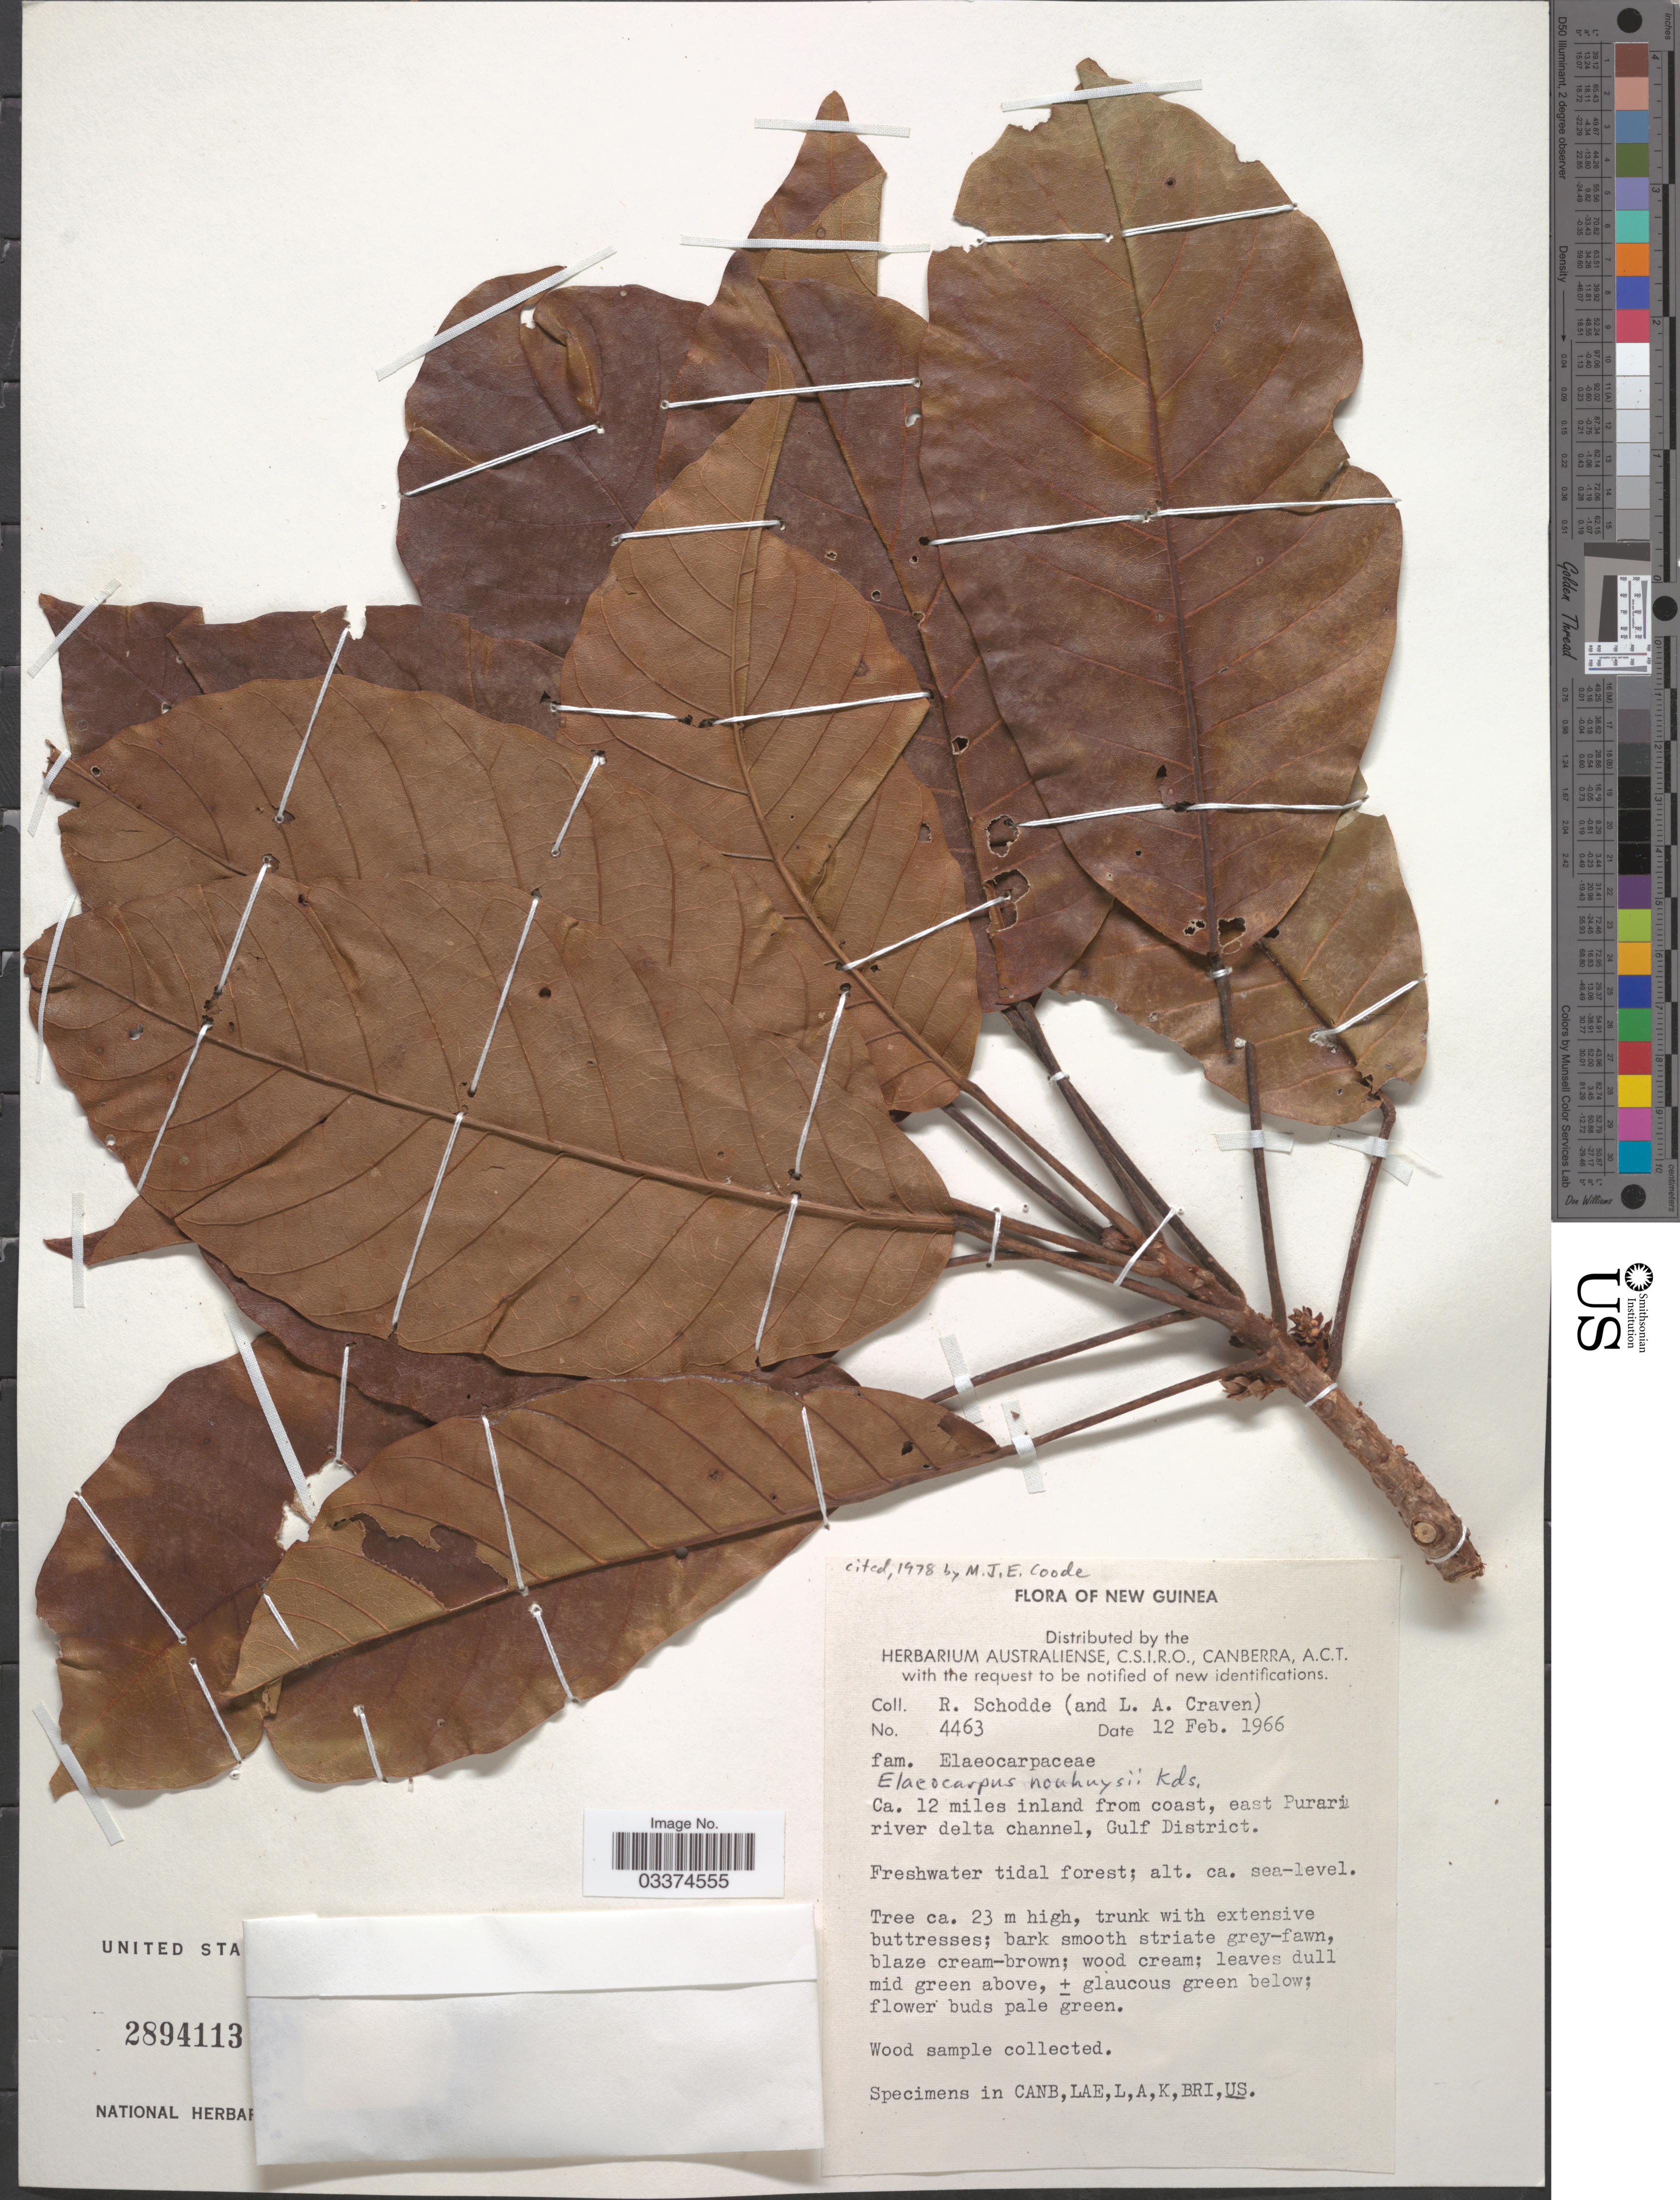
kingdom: Plantae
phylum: Tracheophyta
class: Magnoliopsida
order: Oxalidales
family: Elaeocarpaceae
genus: Elaeocarpus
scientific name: Elaeocarpus nouhuysii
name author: Koord.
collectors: R. Schodde & L. A. Craven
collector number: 4463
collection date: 1966-02-12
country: Papua New Guinea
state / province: Gulf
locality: New Guinea, Ca. 12 miles inland from coast, east Purari river delta channel, Gulf District.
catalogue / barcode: US 2894113